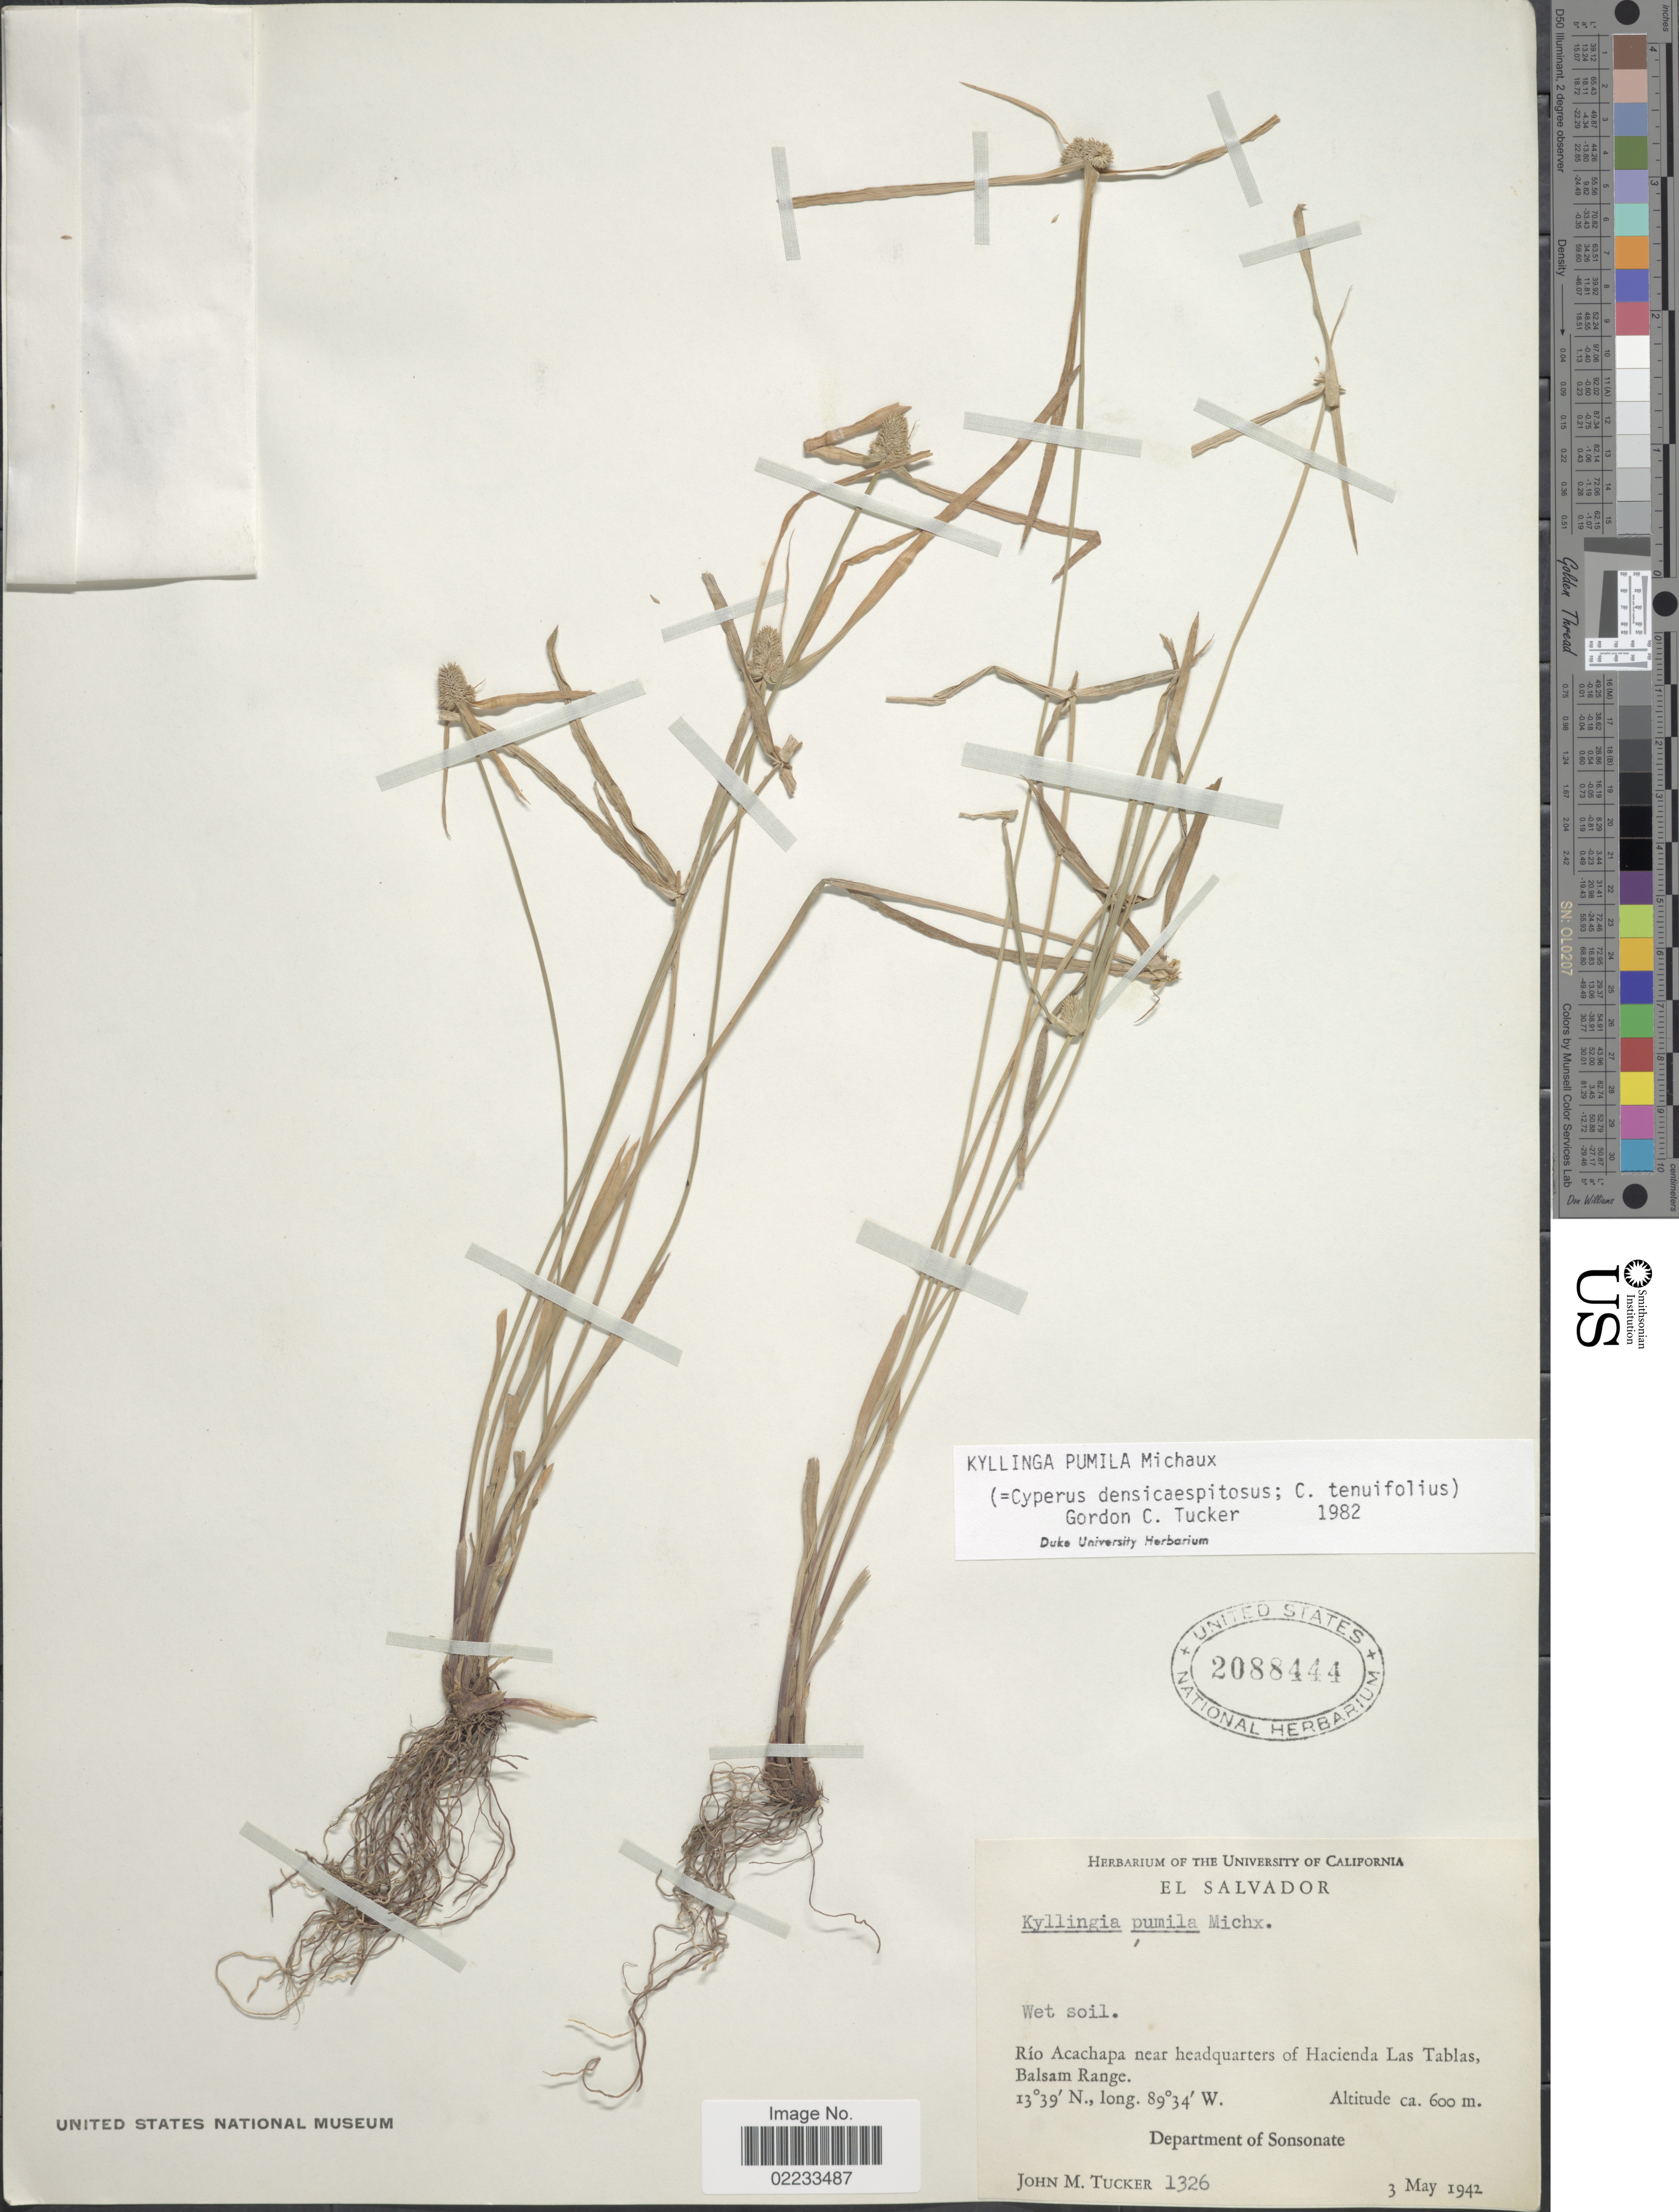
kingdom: Plantae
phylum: Tracheophyta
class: Liliopsida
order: Poales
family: Cyperaceae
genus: Cyperus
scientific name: Cyperus hortensis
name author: (Salzm. ex Steud.) Dorr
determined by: Strong, Mark T., (BOT), Smithsonian Institution - National Museum of Natural History (UNITED STATES)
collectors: J. M. Tucker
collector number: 1326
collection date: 1942-05-03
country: El Salvador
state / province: Sonsonate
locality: Rio Acachapa near headquarters of Hacienda Las Tablas, Balsam Range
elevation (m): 600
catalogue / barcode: US 2088444